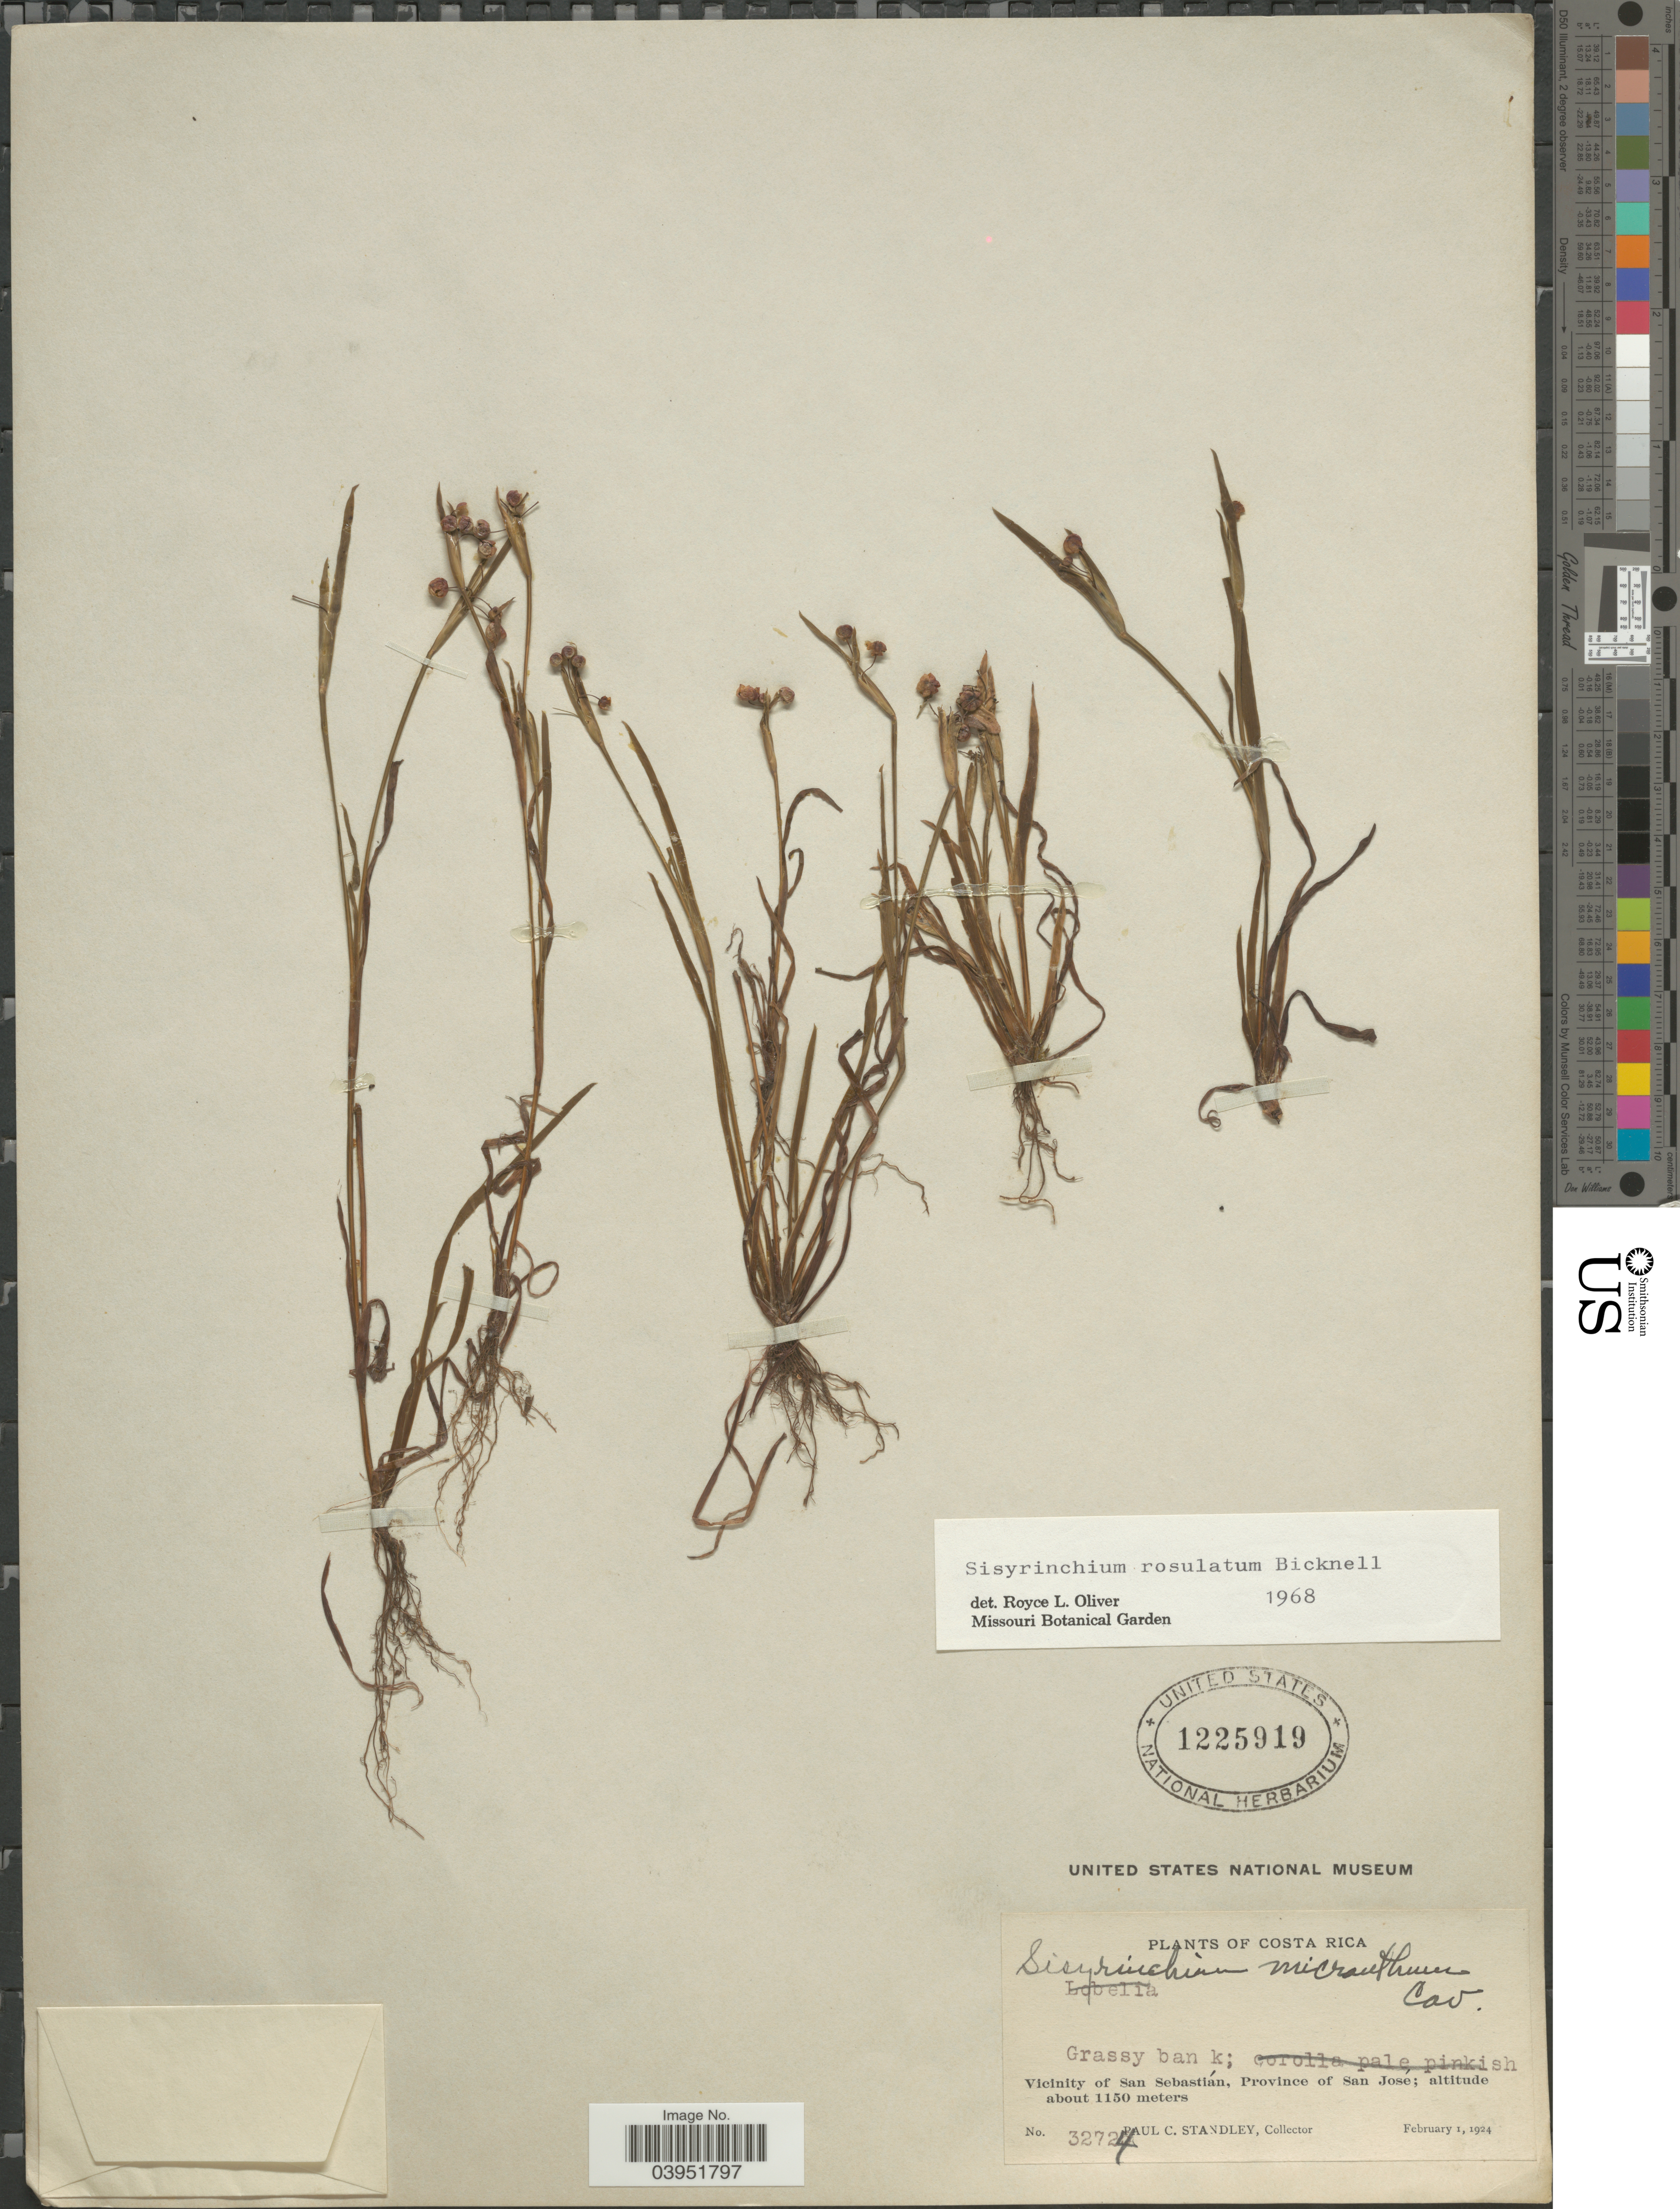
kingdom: Plantae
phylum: Tracheophyta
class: Liliopsida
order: Asparagales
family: Iridaceae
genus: Sisyrinchium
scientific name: Sisyrinchium rosulatum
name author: E.P. Bicknell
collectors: P. C. Standley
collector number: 32724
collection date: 1924-02-01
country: Costa Rica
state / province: San José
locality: Vicinity of San Sebastián.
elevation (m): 1150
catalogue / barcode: US 1225919